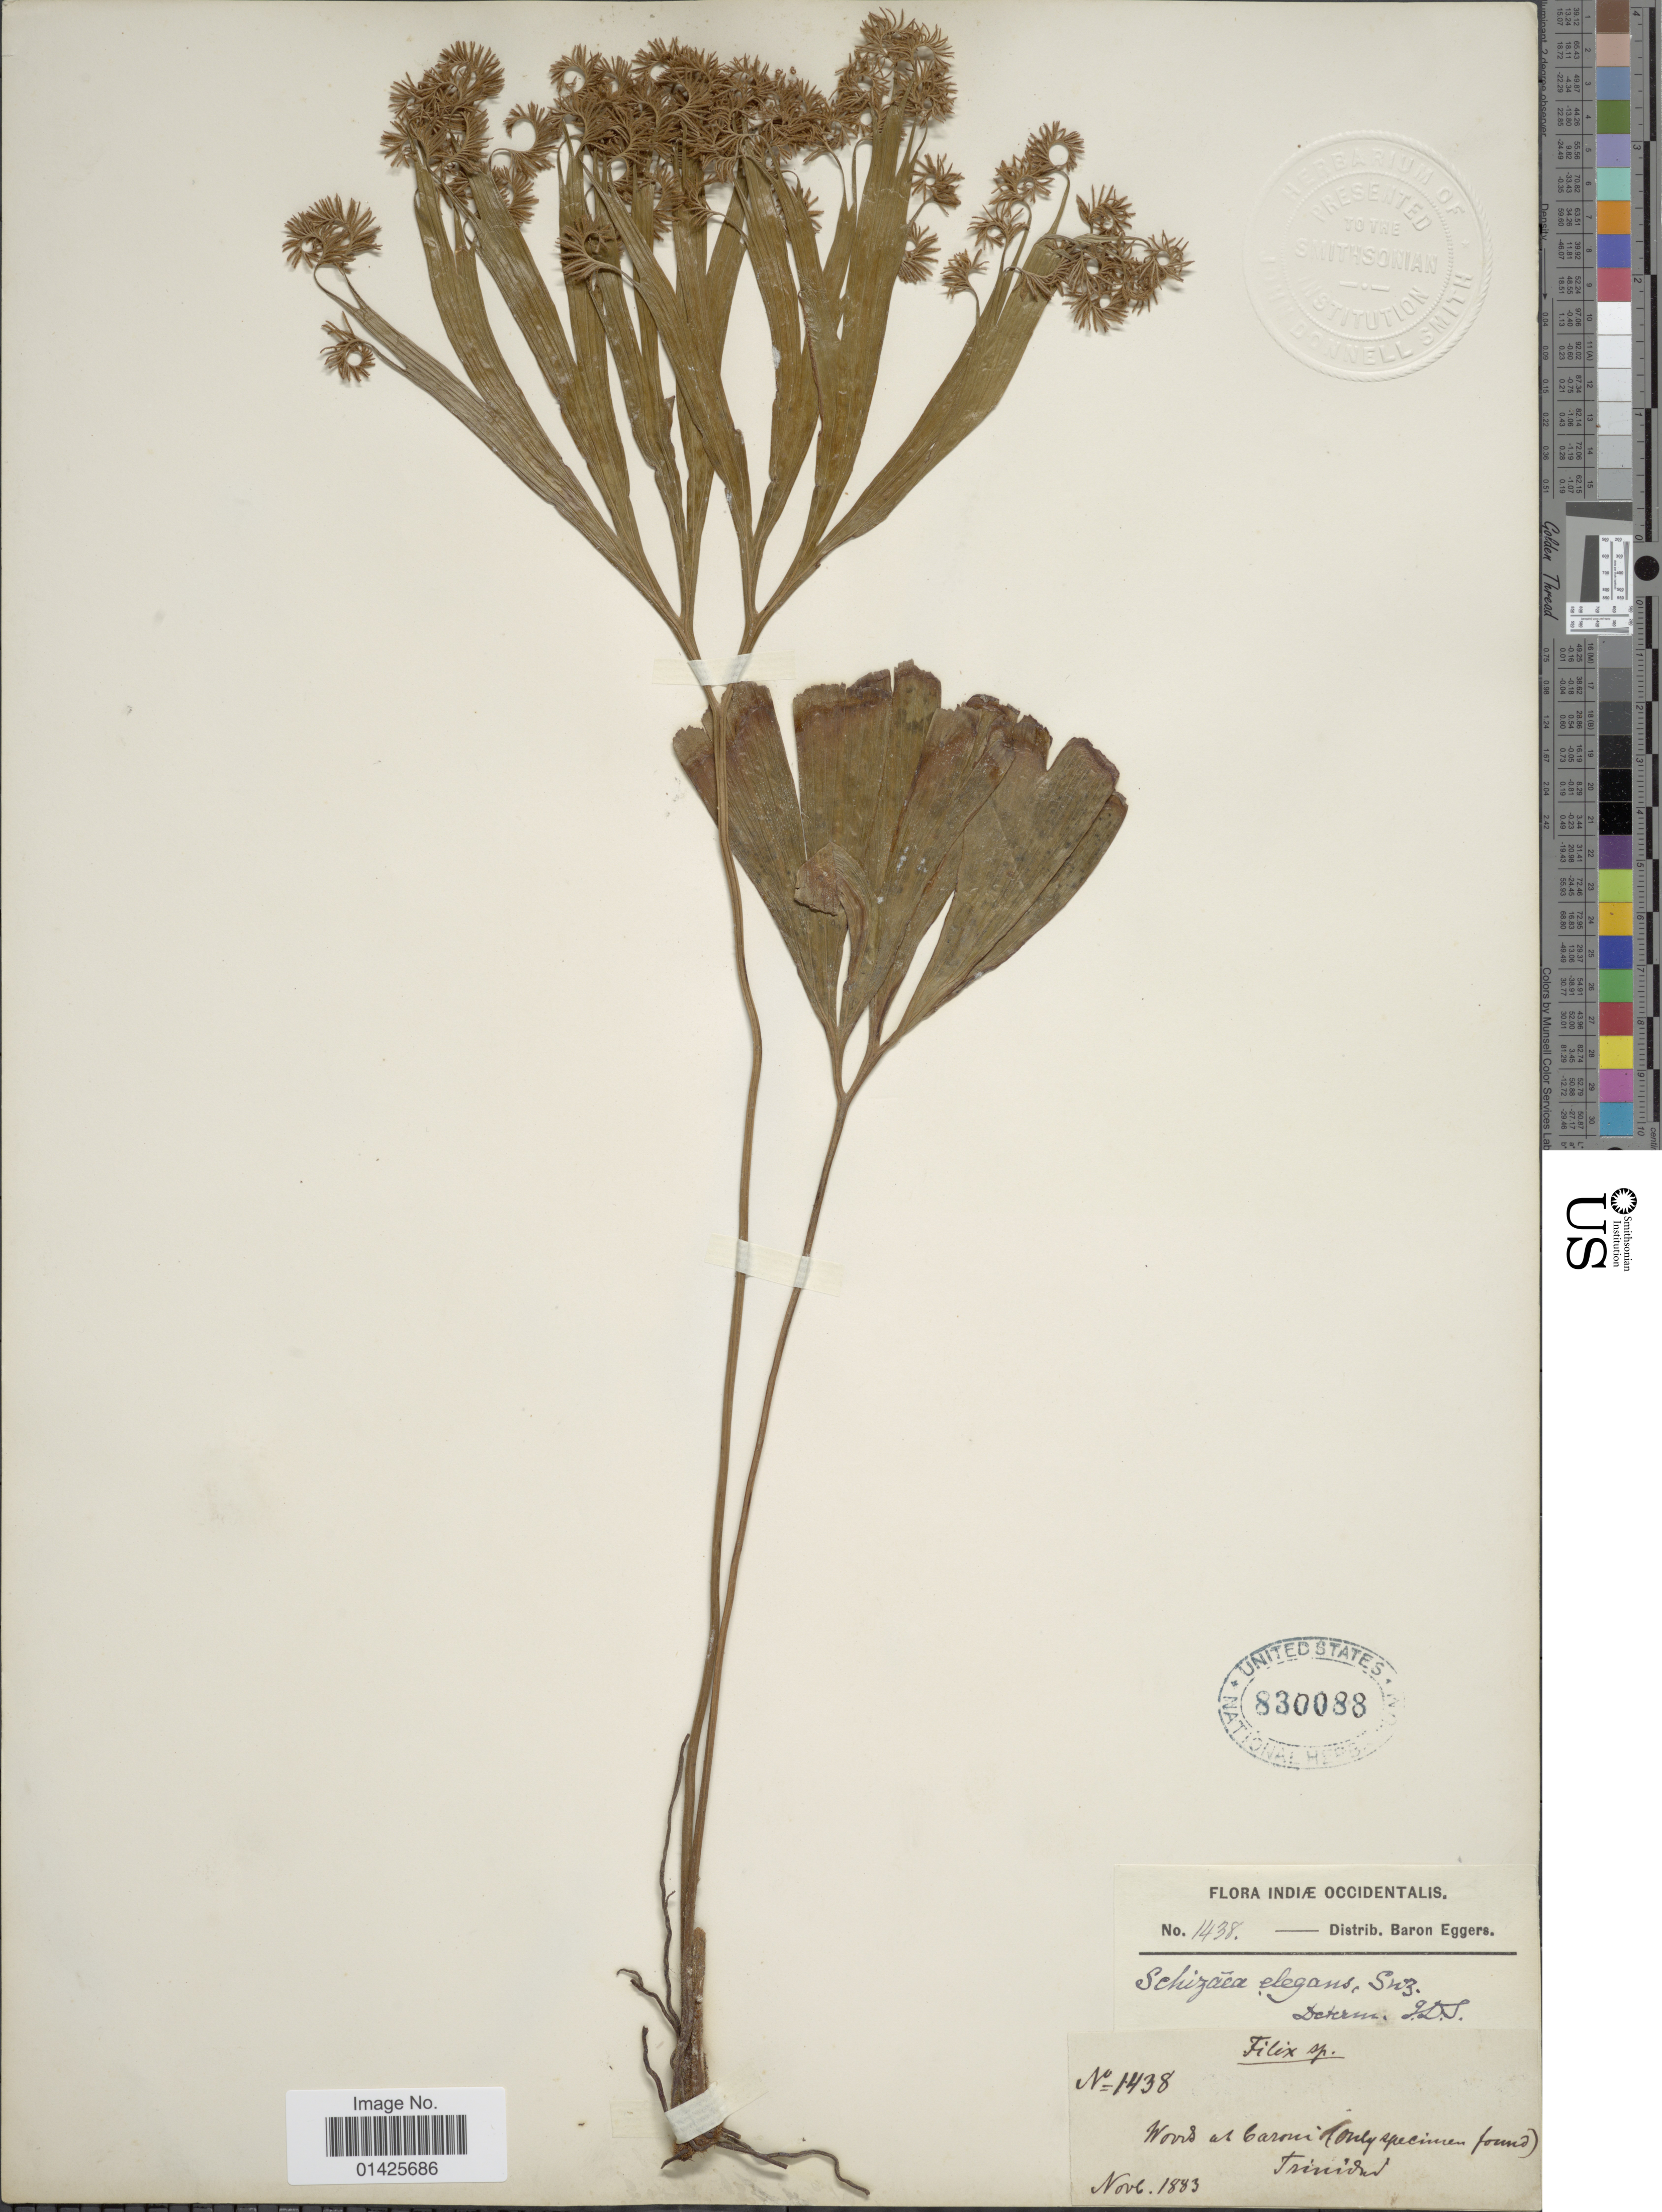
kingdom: Plantae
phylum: Tracheophyta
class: Polypodiopsida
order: Schizaeales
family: Schizaeaceae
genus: Schizaea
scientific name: Schizaea elegans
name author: (Vahl) Sw.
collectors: H. F. A. von Eggers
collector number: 1438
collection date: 1883-11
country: Trinidad and Tobago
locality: Wood at Caroni, Trinidad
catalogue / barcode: US 830088